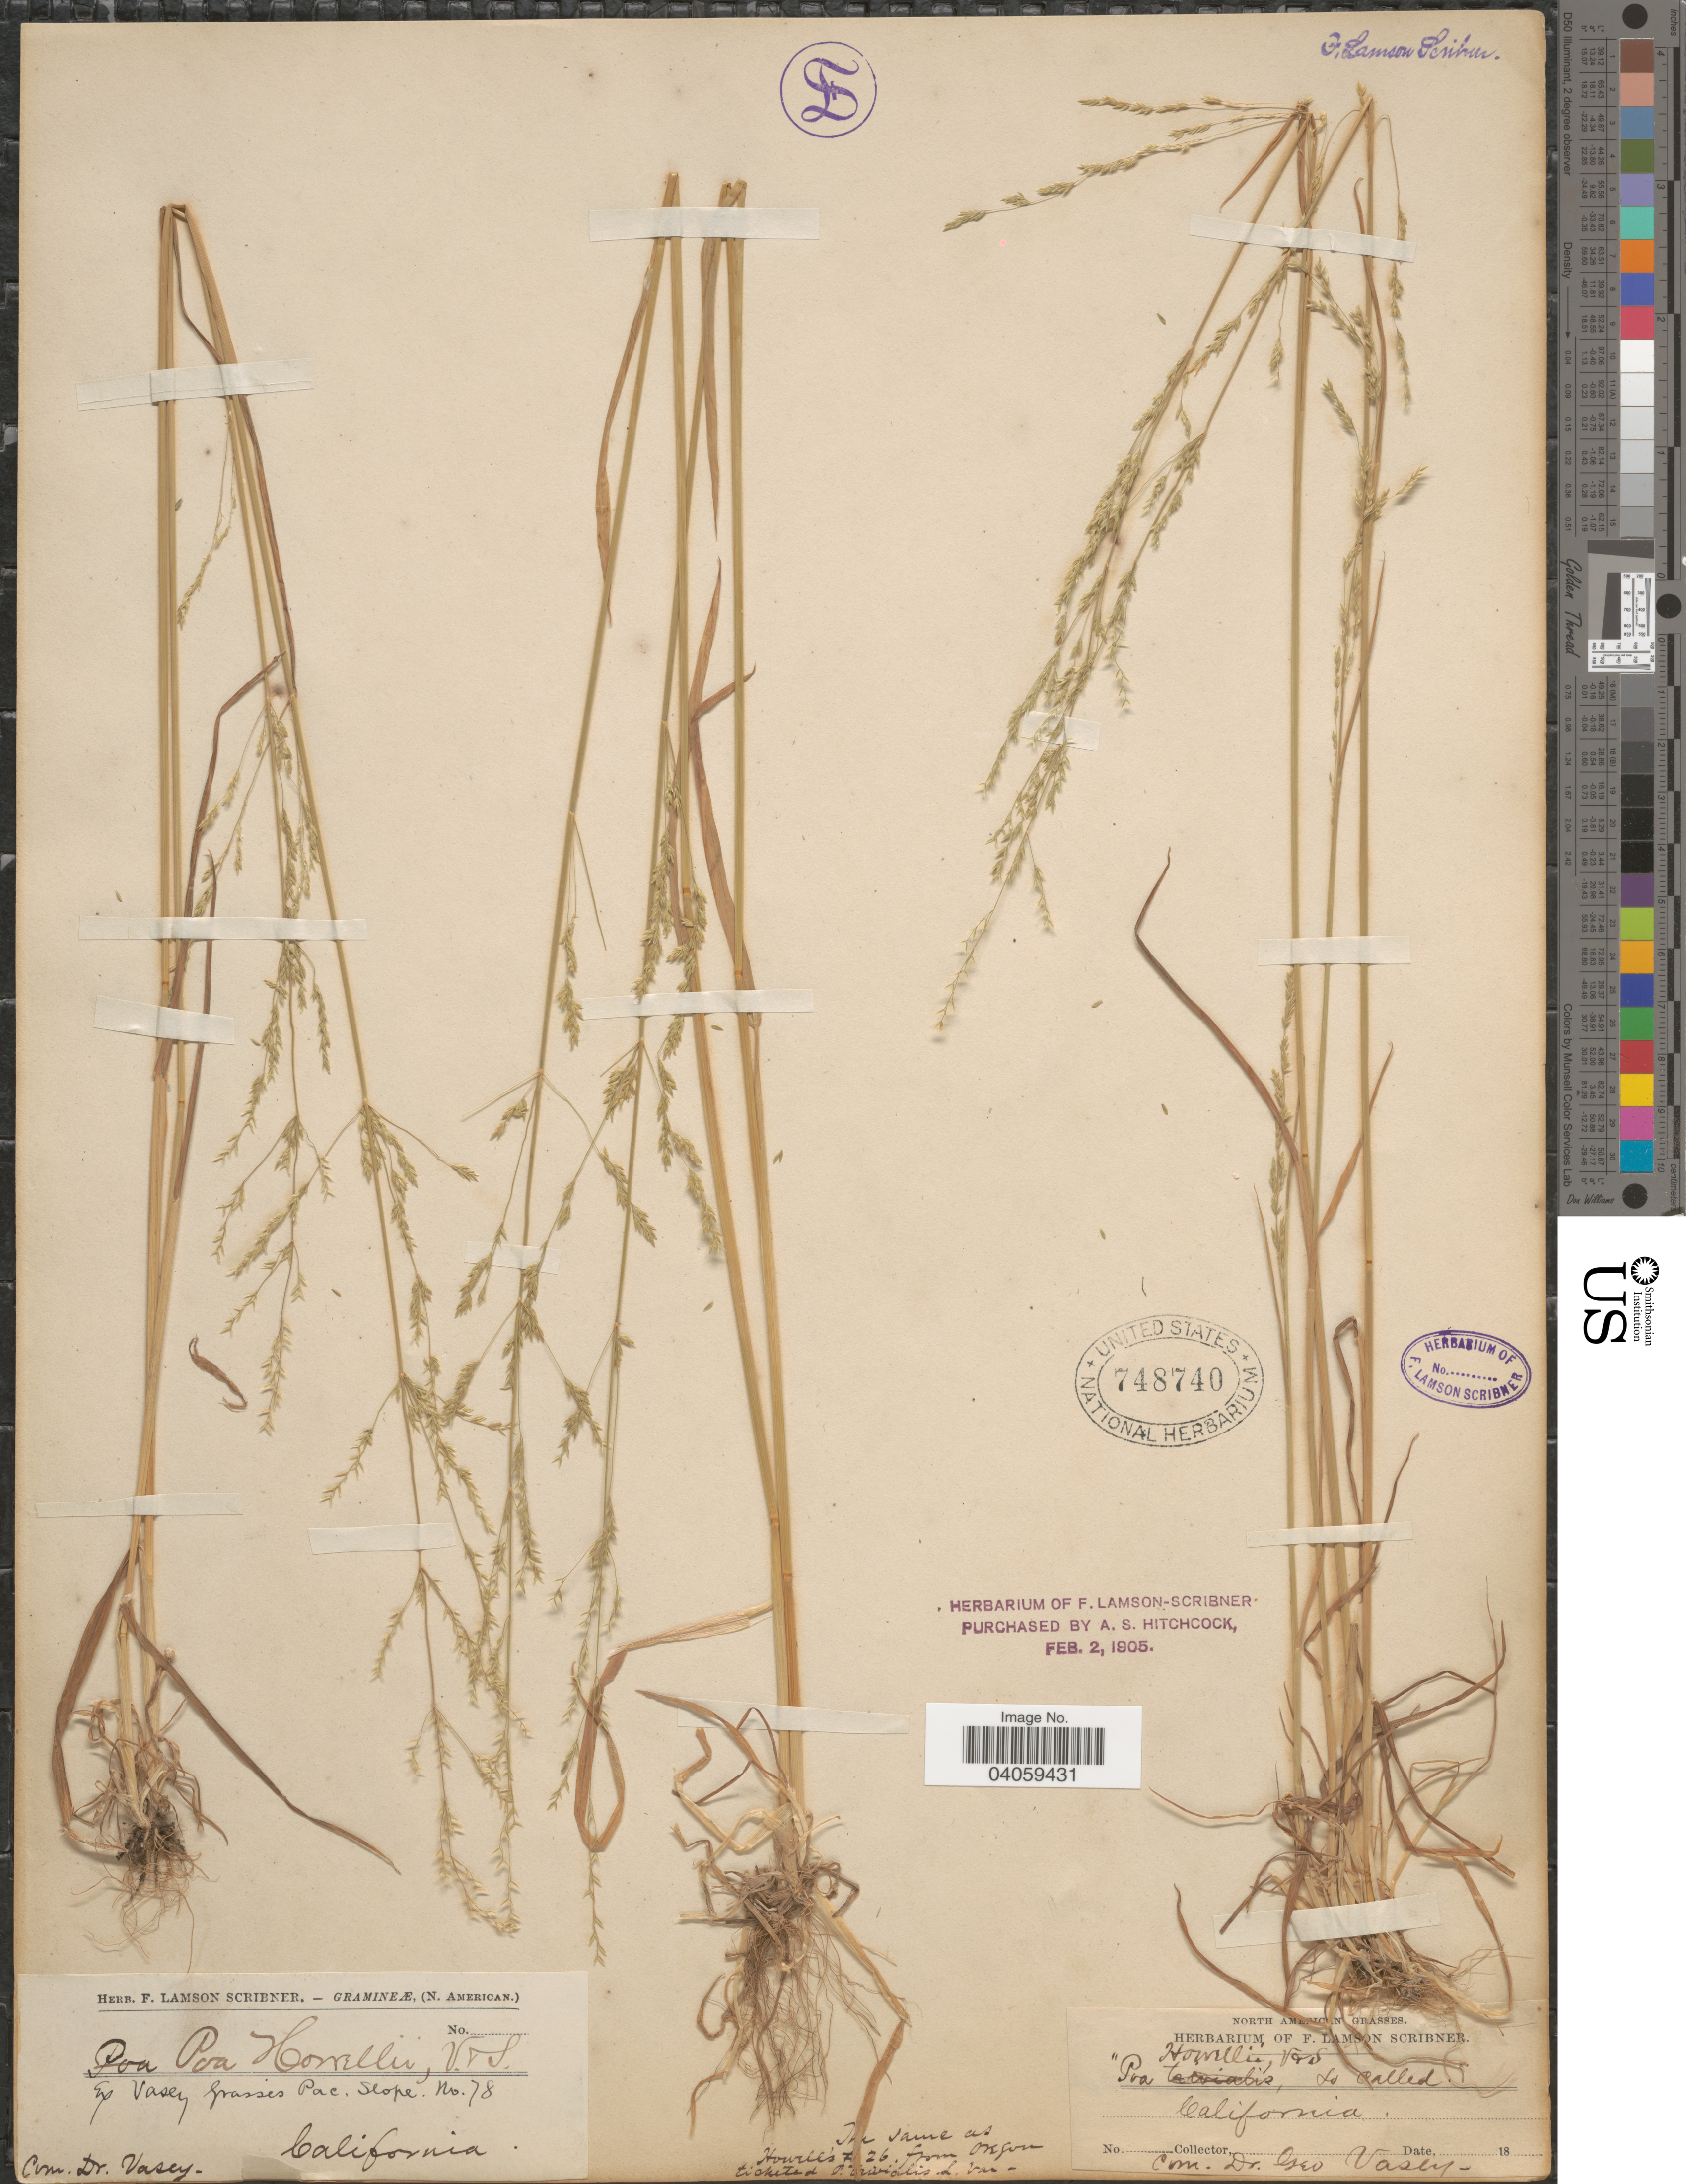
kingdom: Plantae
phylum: Tracheophyta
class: Liliopsida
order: Poales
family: Poaceae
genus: Poa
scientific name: Poa howellii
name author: Vasey & Scribn.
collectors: ex herb. F. Lamson Scribner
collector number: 78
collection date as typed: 18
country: United States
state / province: California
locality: Pac. Slope. No. 78.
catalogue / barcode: US 748740